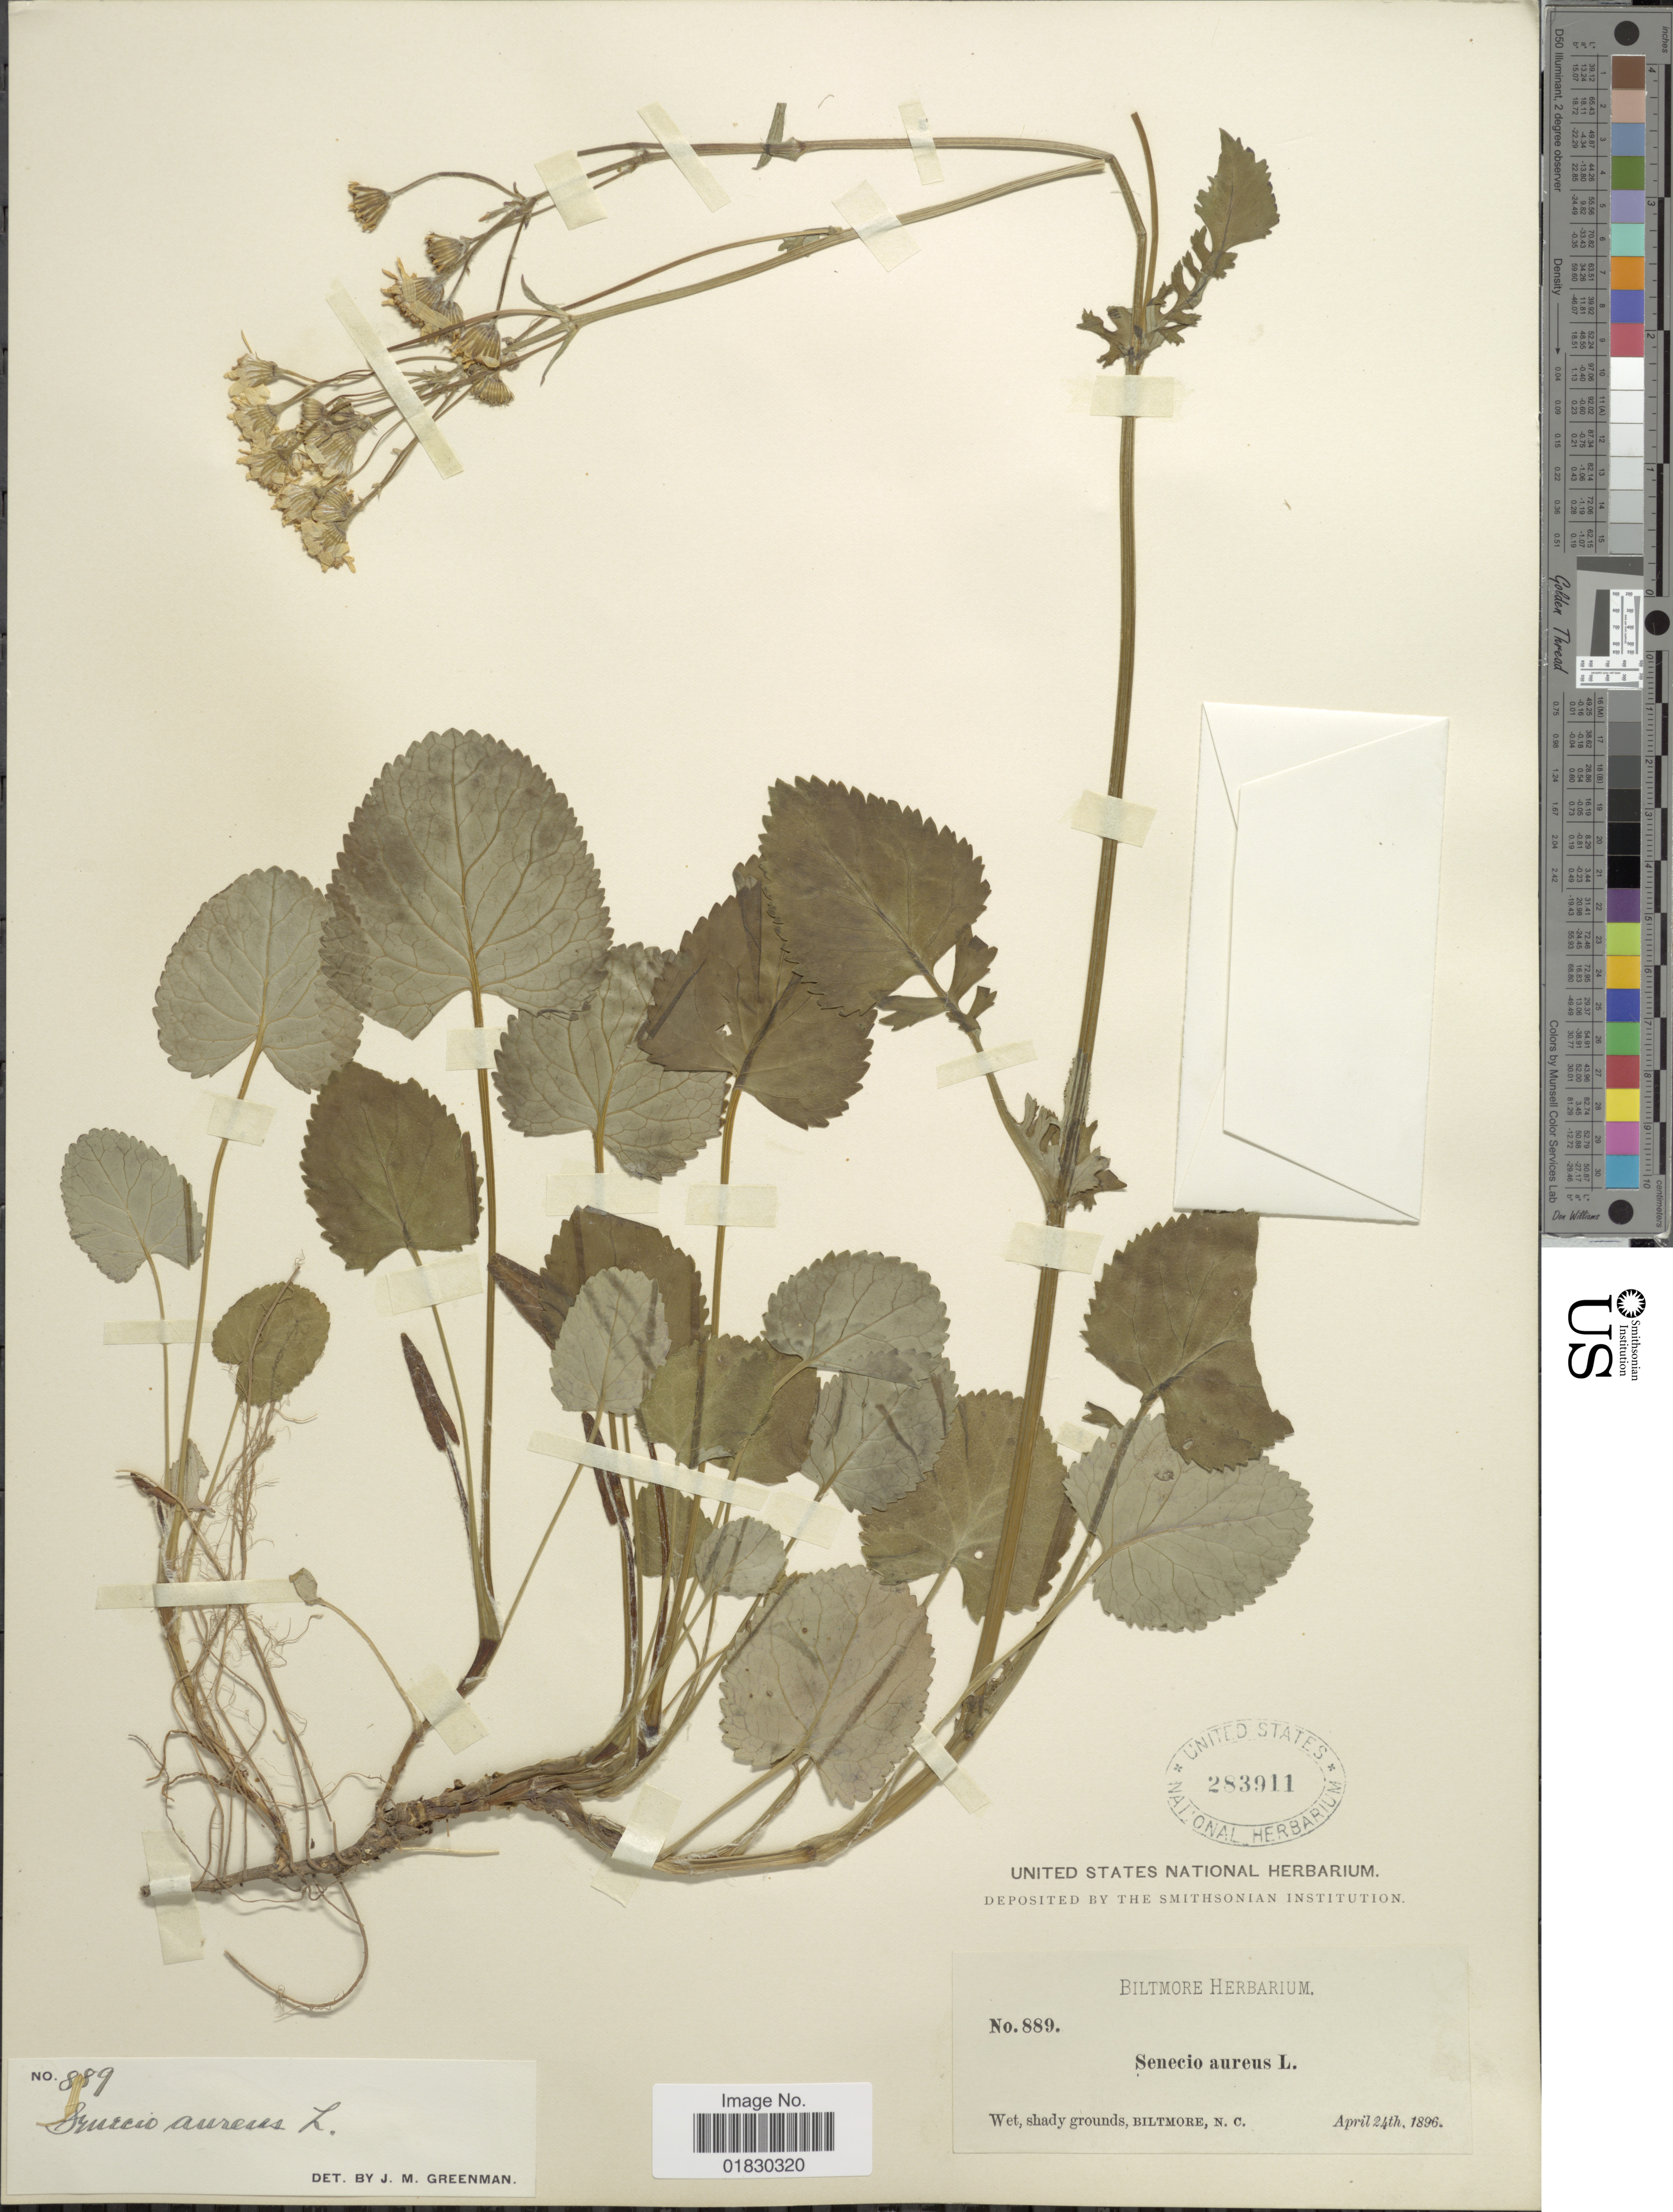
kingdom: Plantae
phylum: Tracheophyta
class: Magnoliopsida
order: Asterales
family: Asteraceae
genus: Packera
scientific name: Packera aurea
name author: (L.) Á. Löve & D. Löve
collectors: ex herb. Biltmore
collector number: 889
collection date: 1896-04-24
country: United States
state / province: North Carolina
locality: Wet, shady grounds, Biltmore, N. C.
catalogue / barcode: US 283911